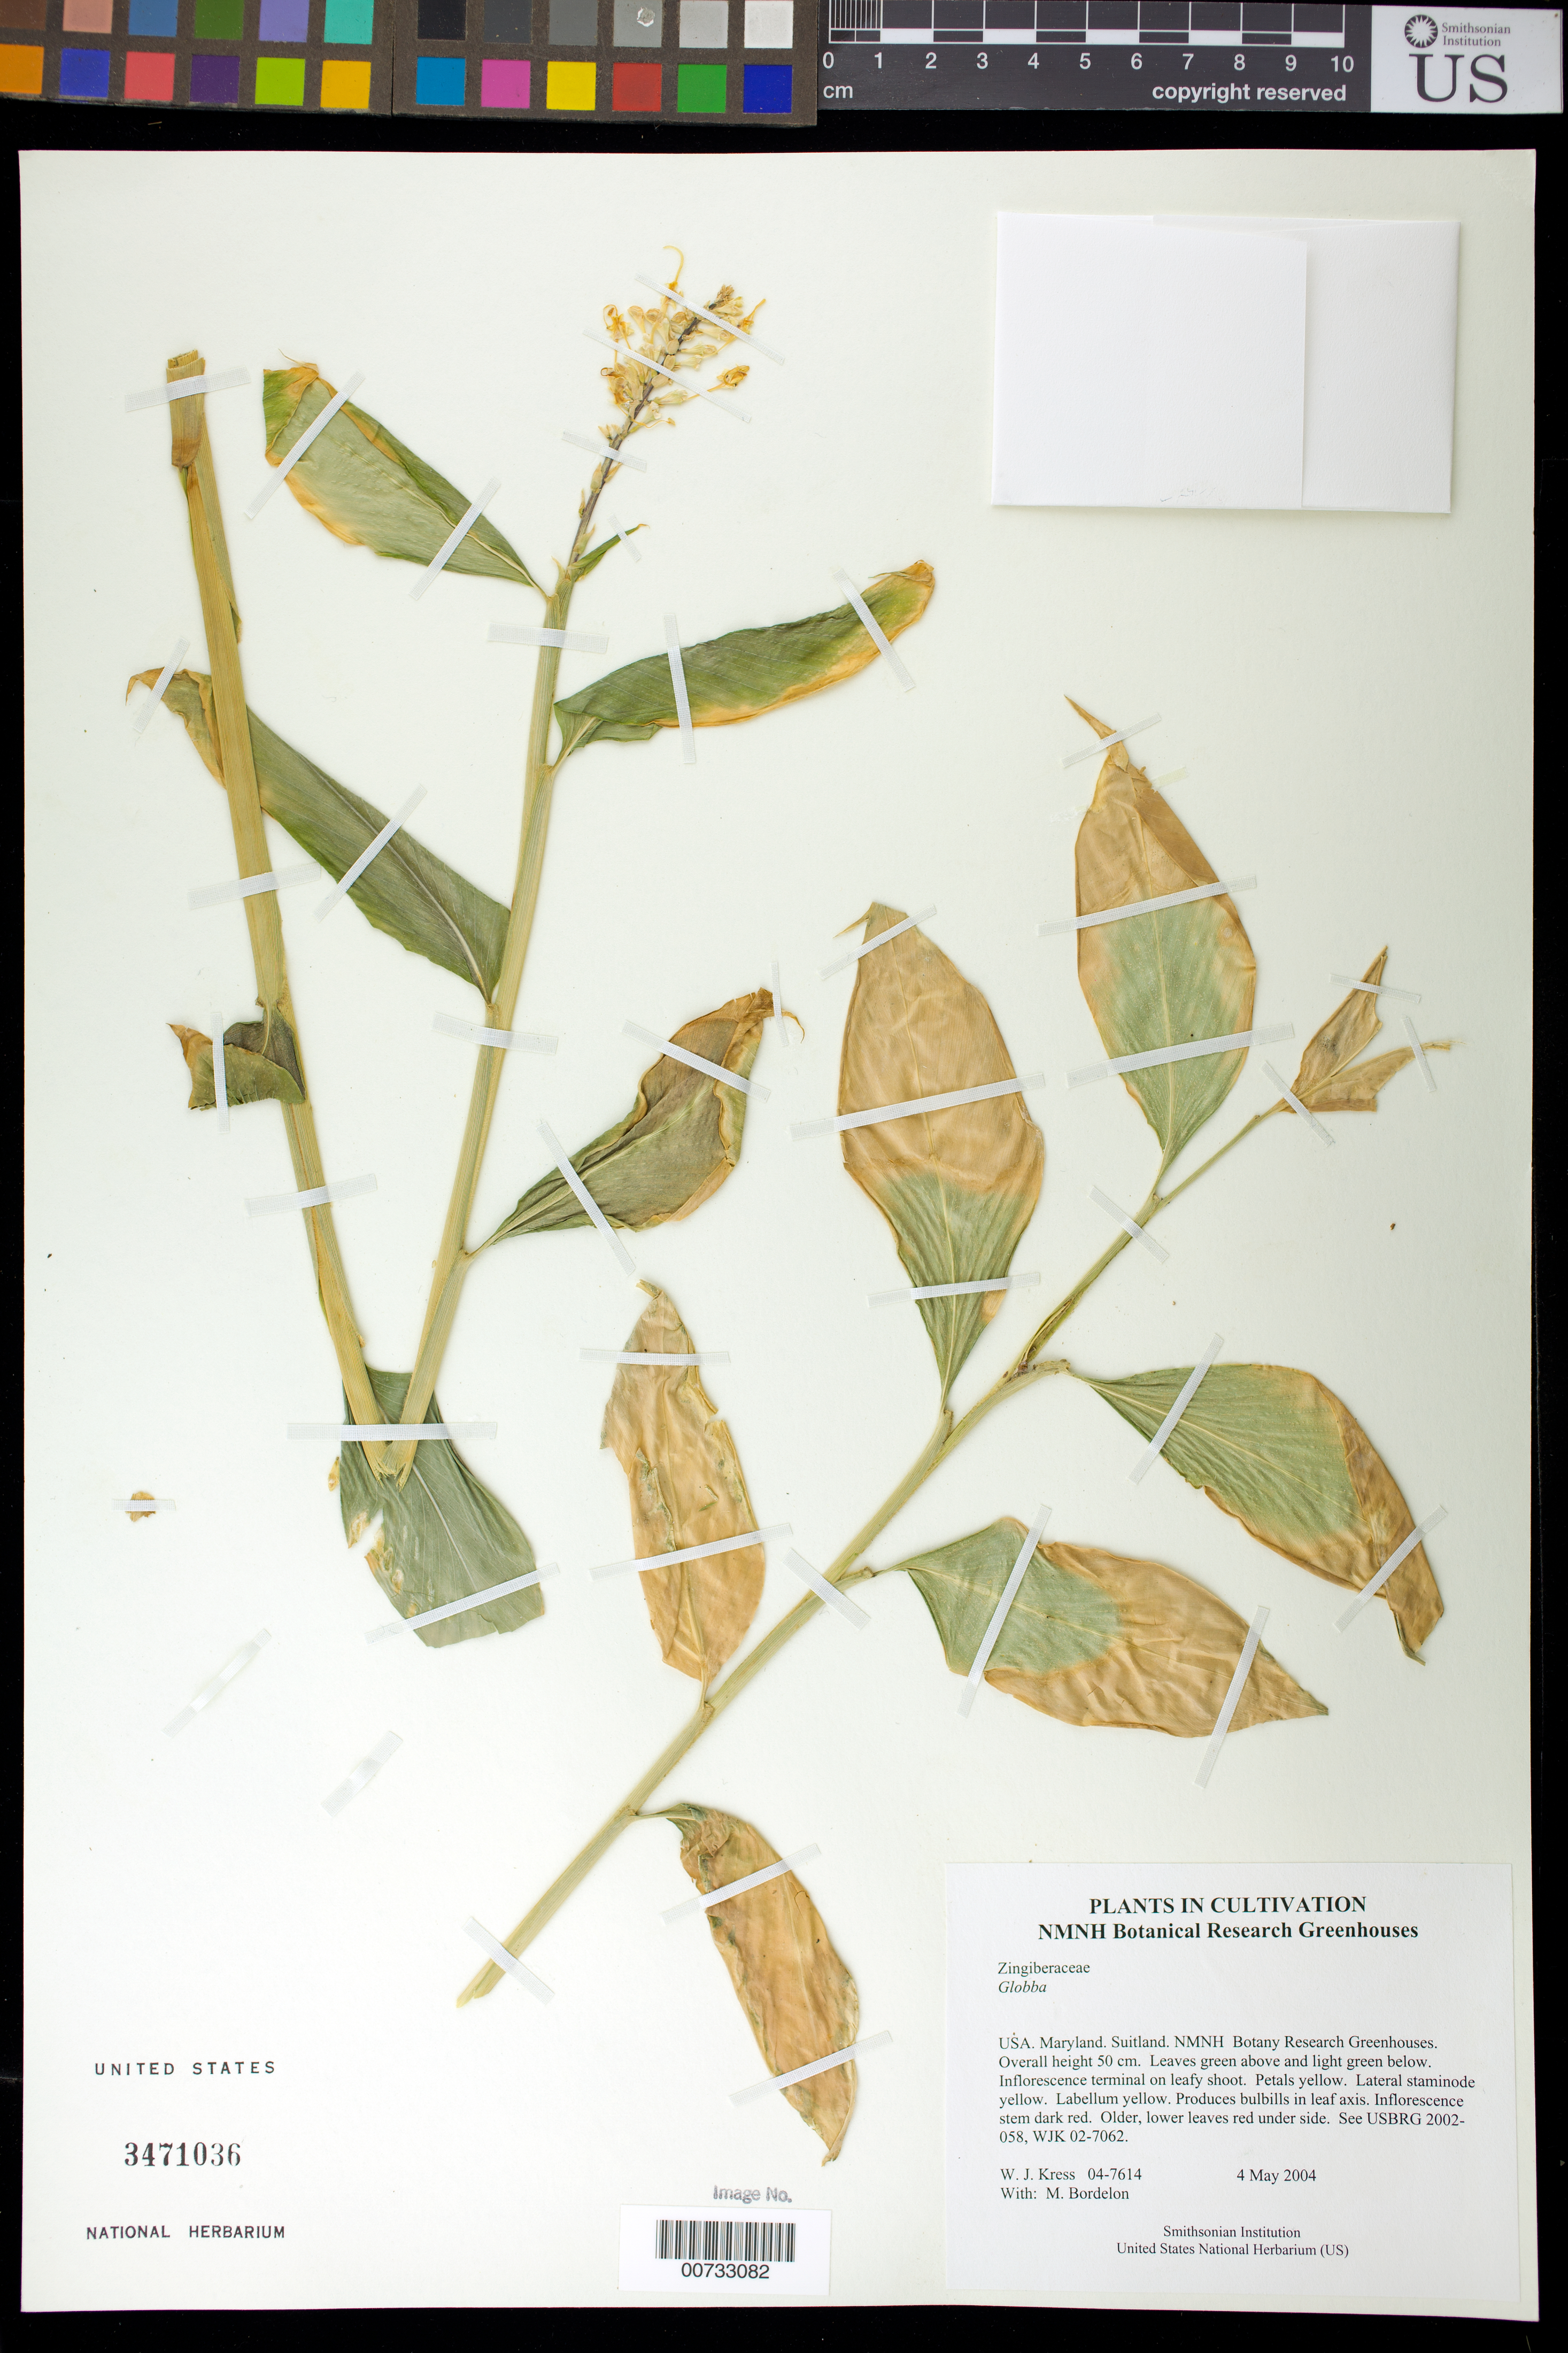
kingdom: Plantae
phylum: Tracheophyta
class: Liliopsida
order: Zingiberales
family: Zingiberaceae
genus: Globba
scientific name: Globba sp.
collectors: W. J. Kress & M. Bordelon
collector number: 04-7614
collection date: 2004-05-04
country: United States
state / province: Maryland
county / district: Prince George's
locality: NMNH Botany Research Greenhouses. Suitland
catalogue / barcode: US 3741036